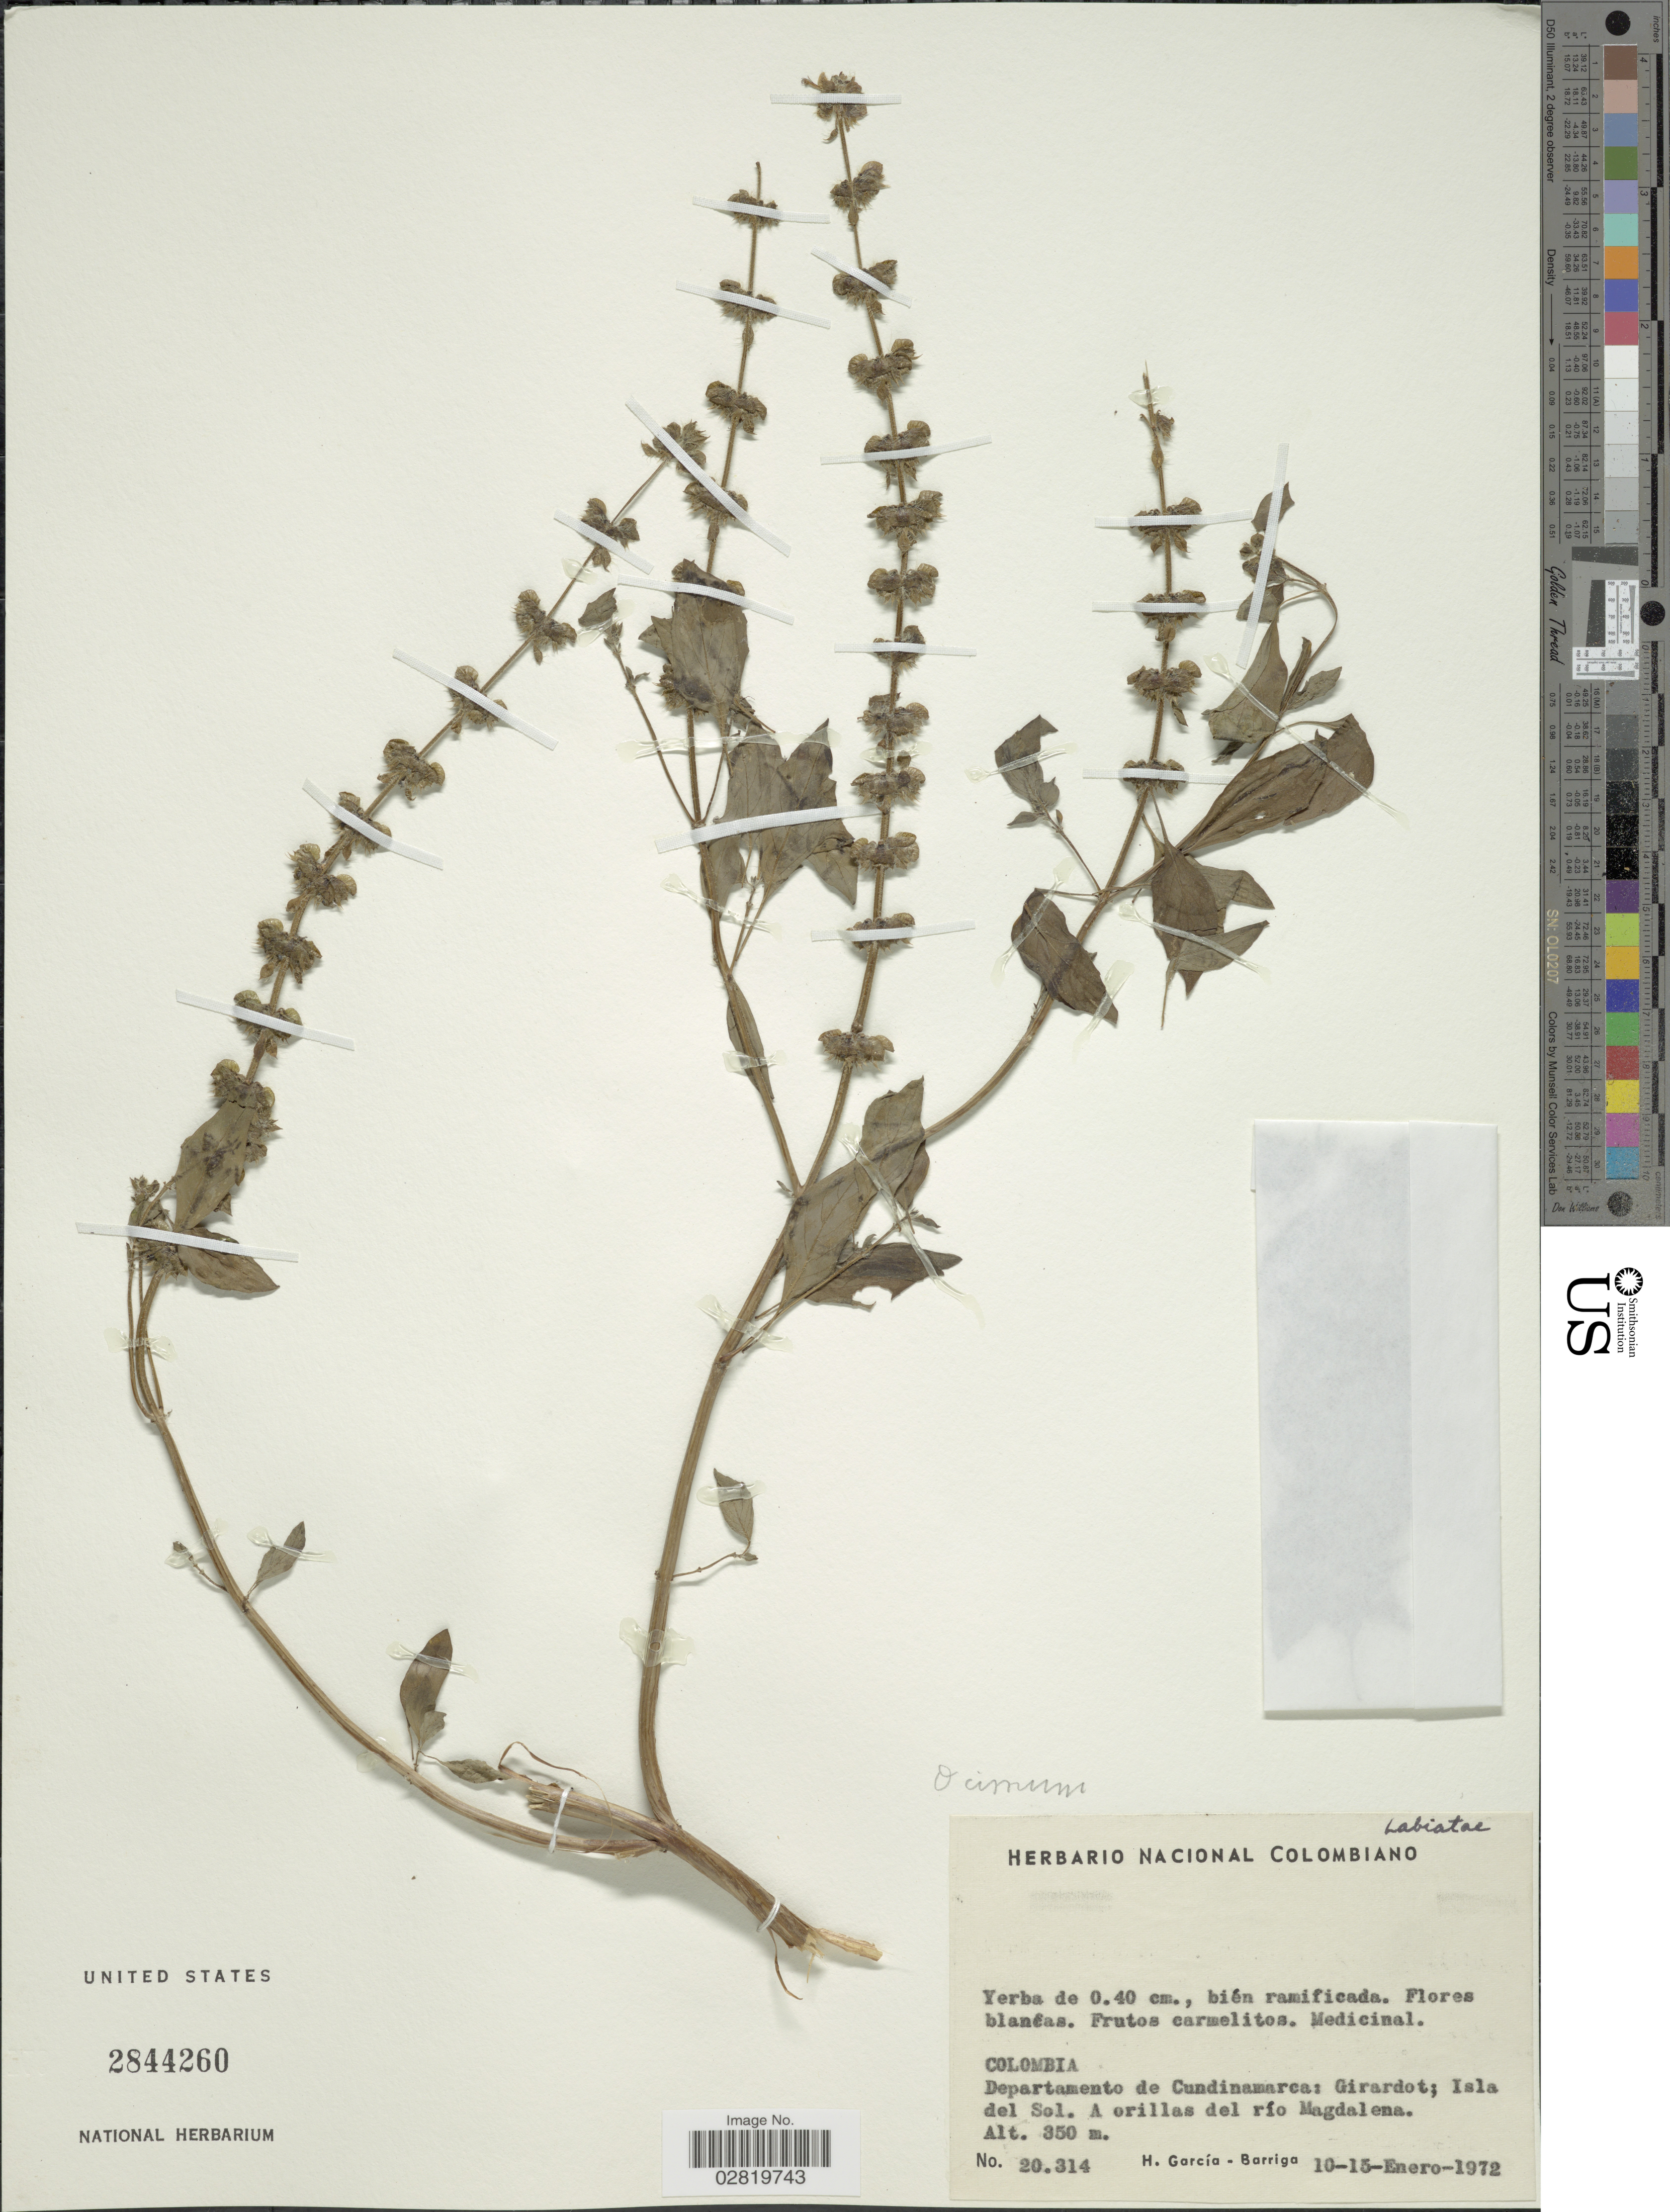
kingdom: Plantae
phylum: Tracheophyta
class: Magnoliopsida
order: Lamiales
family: Lamiaceae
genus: Ocimum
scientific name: Ocimum sp.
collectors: H. García Barriga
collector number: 20314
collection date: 1972-01-10/1972-01-15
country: Colombia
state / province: Cundinamarca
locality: Departamento de Cundinamarca: Girardot; Isla del Sol. A orillas del río Magdalena.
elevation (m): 350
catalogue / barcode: US 2844260